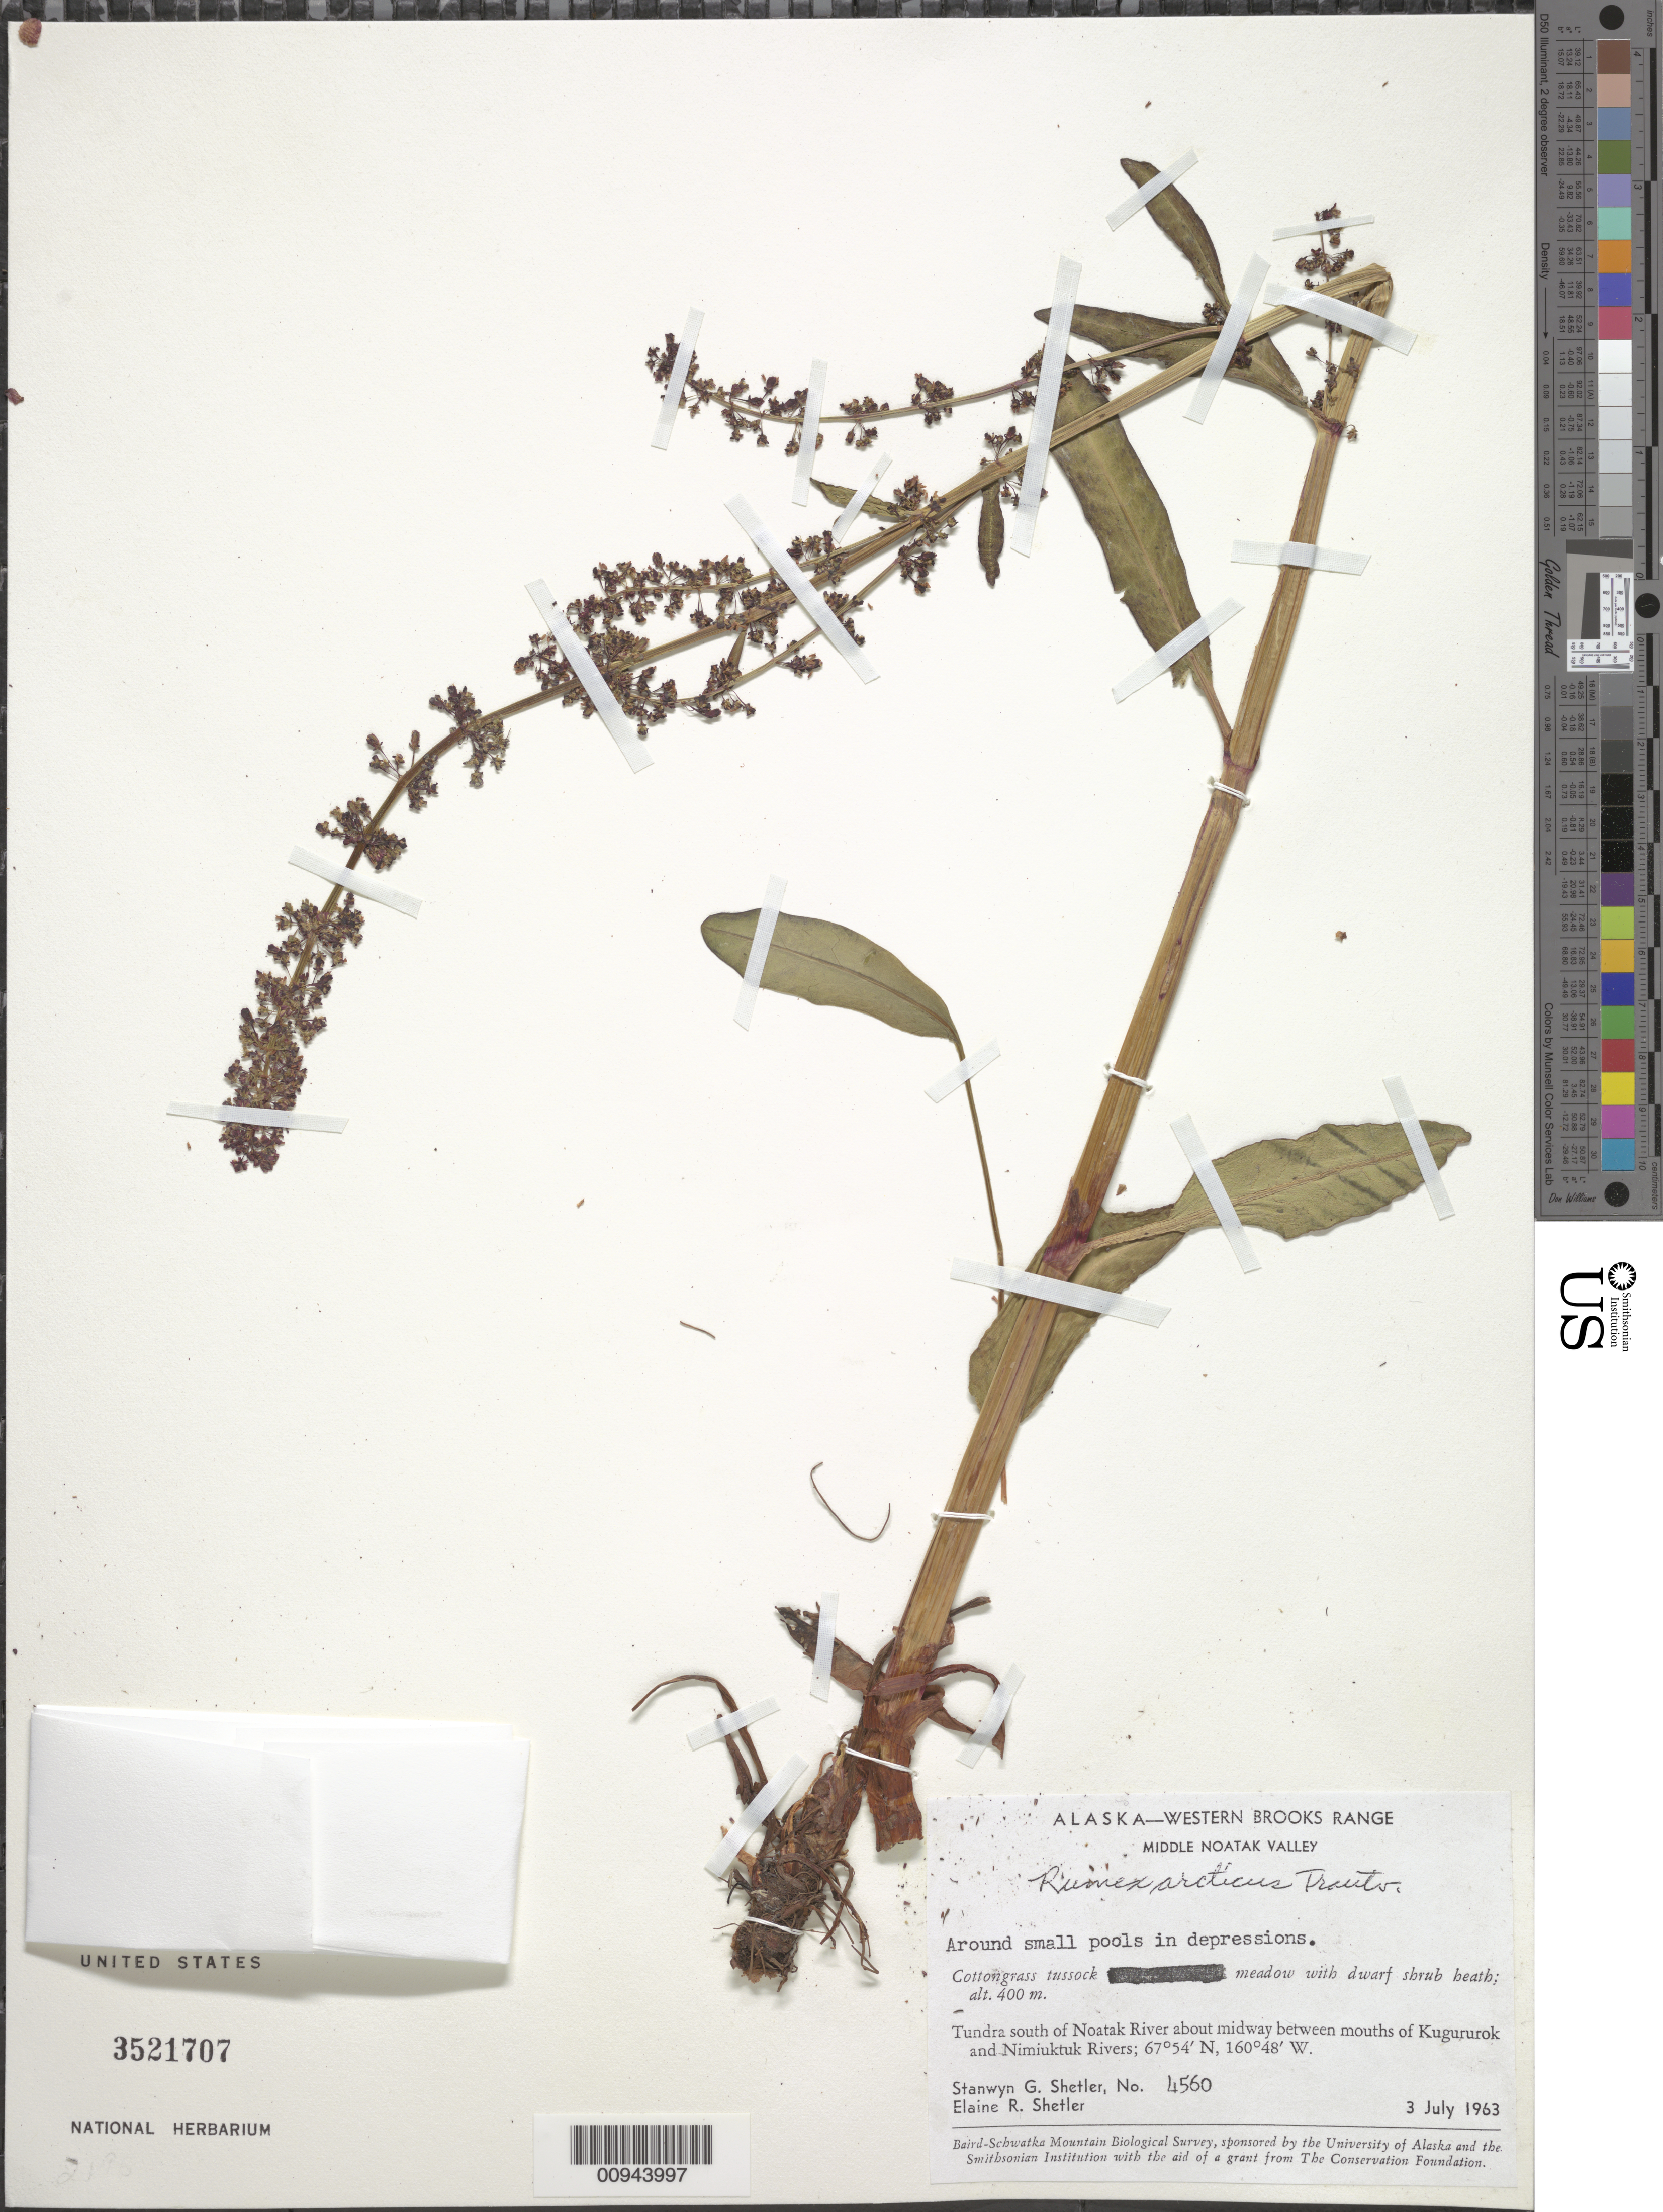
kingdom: Plantae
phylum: Tracheophyta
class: Magnoliopsida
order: Caryophyllales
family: Polygonaceae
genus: Rumex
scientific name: Rumex arcticus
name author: Trautv.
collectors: S. Shetler & E. R. Shetler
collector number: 4560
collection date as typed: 03 Jul 1963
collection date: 1963-07-03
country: United States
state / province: Alaska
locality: S of Noatak River about midway between mouths of Kugururok and Nimiuktuk Rivers. Western Brooks Range, Middle Noatak Valley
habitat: Tundra. Cottongrass tussock meadow with dwarf shrub heath. Around small pools in depressions.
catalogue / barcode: US 3521707